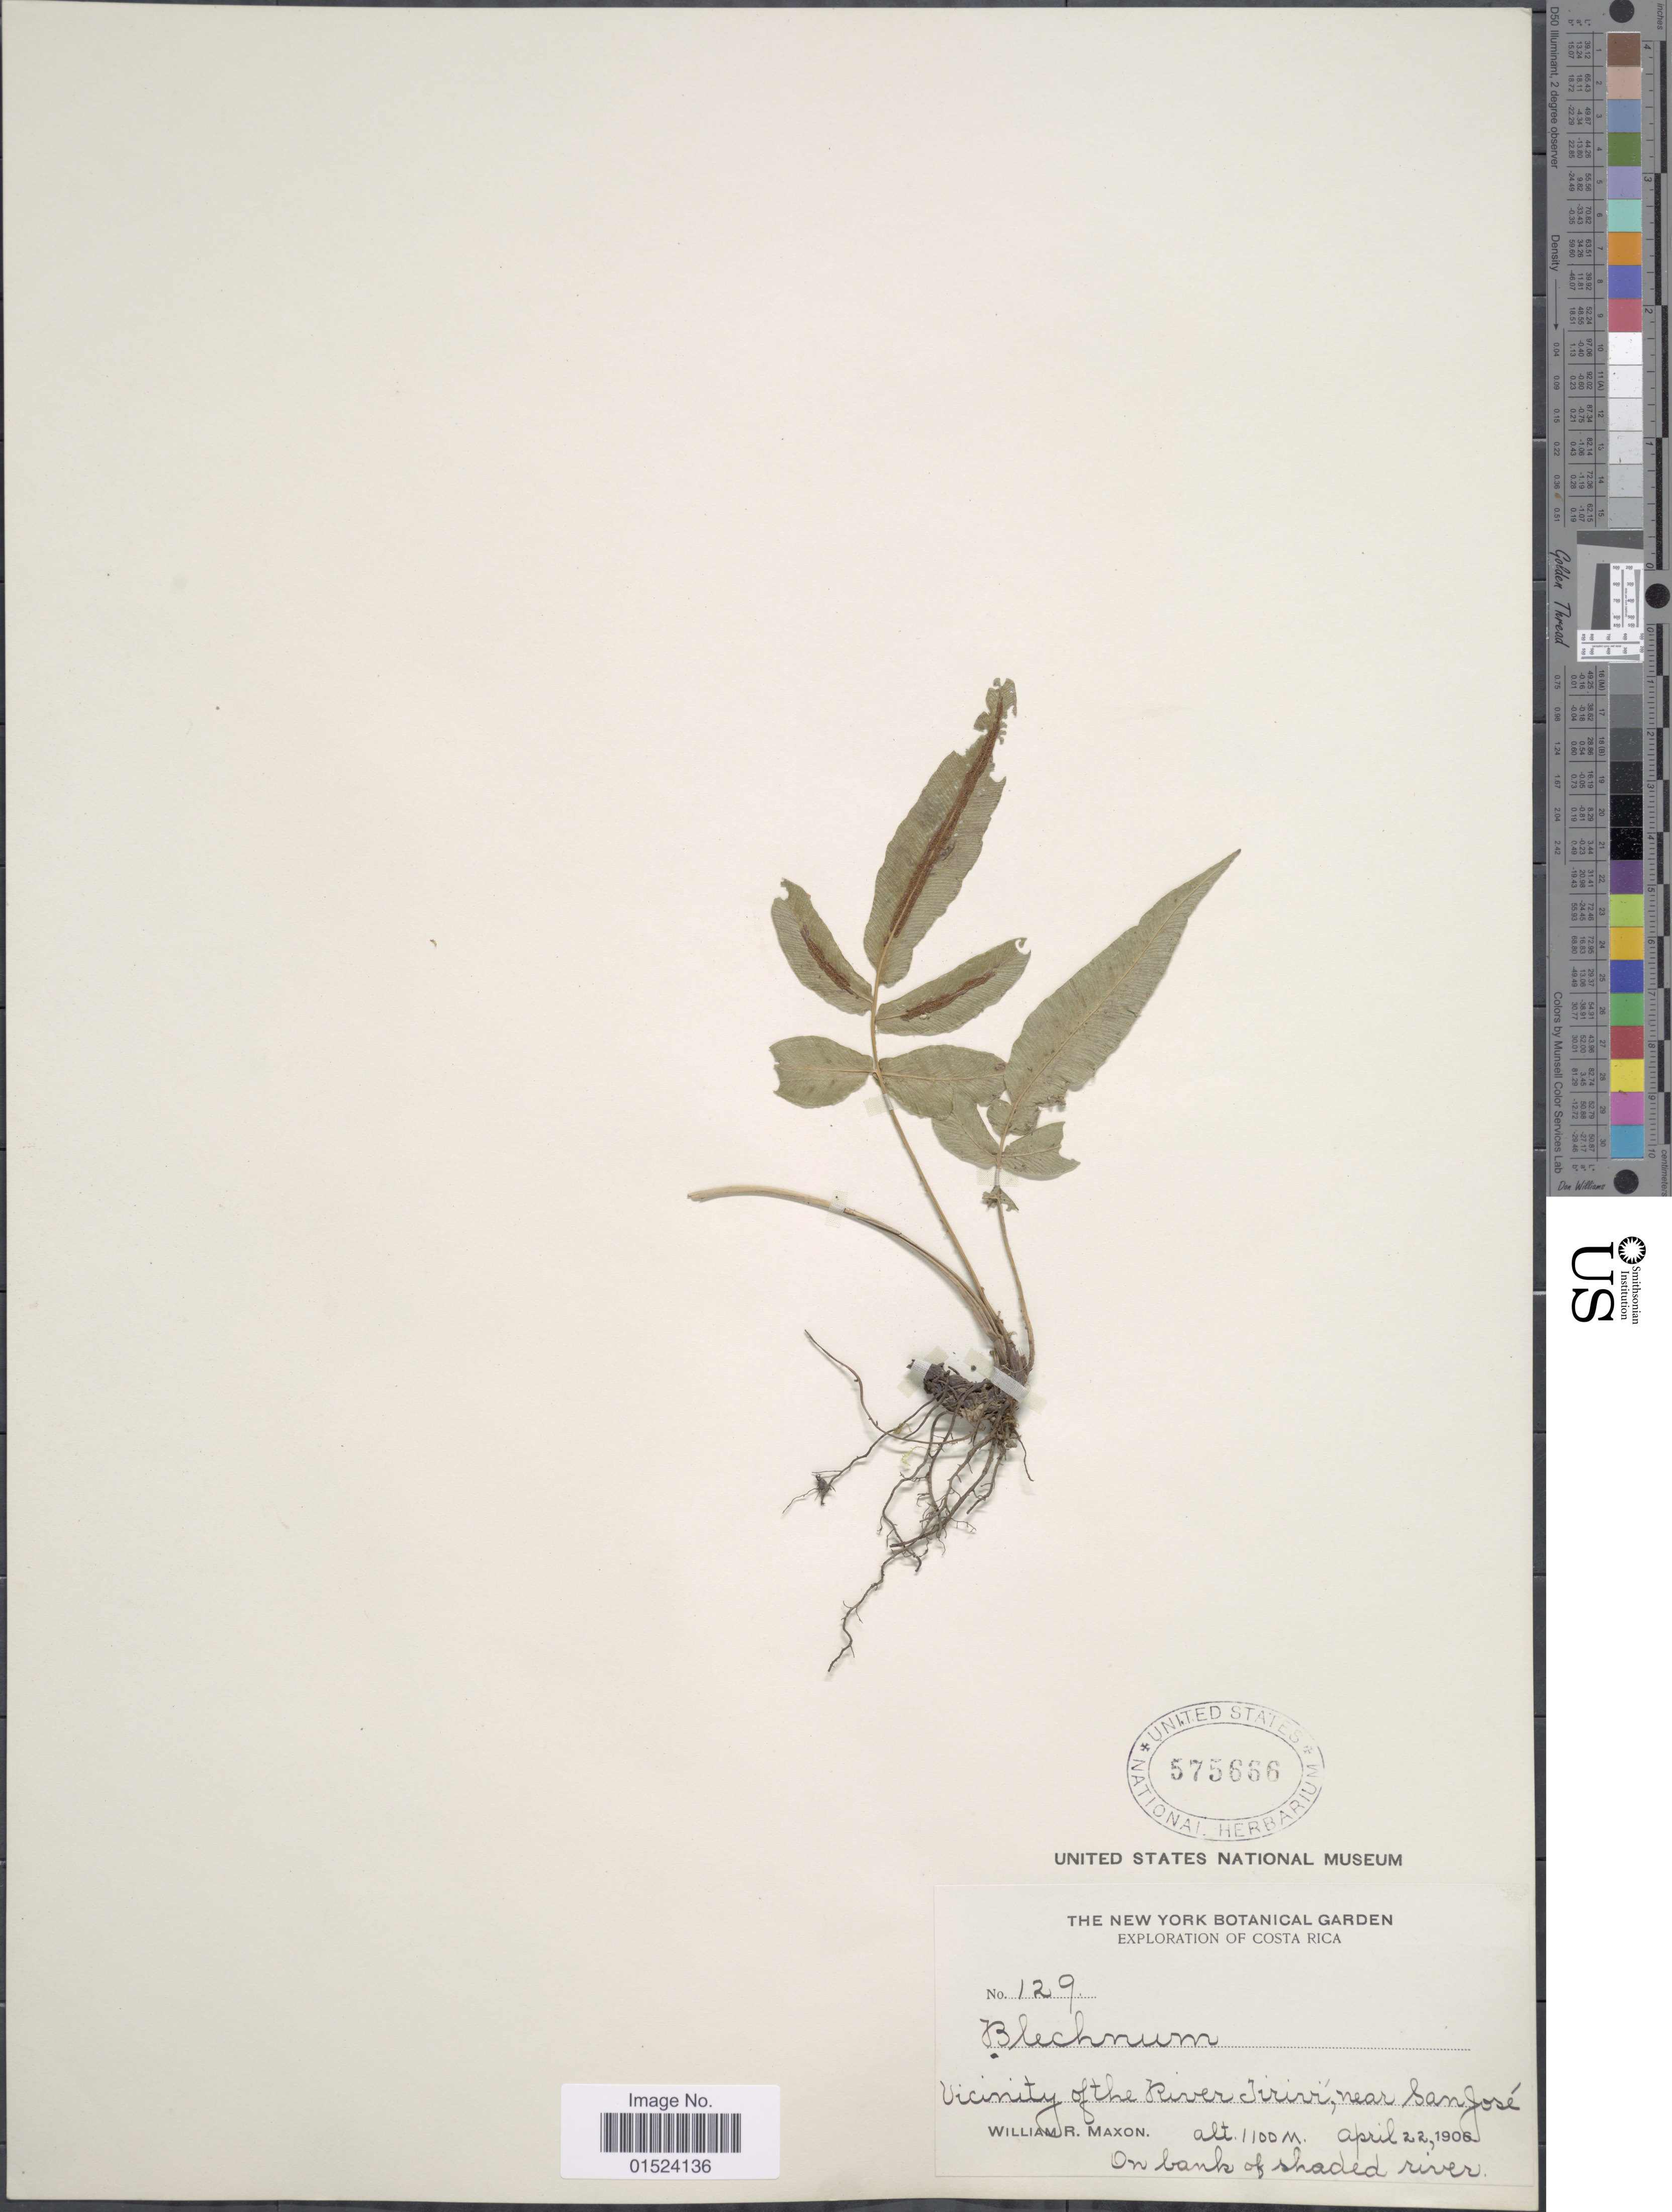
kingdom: Plantae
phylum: Tracheophyta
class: Polypodiopsida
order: Polypodiales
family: Blechnaceae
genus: Blechnum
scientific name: Blechnum gracile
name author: Kaulf.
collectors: W. R. Maxon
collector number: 129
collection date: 1906-04-22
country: Costa Rica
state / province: San José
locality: Vicinity of the River Tiriví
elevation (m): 1100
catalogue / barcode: US 575666